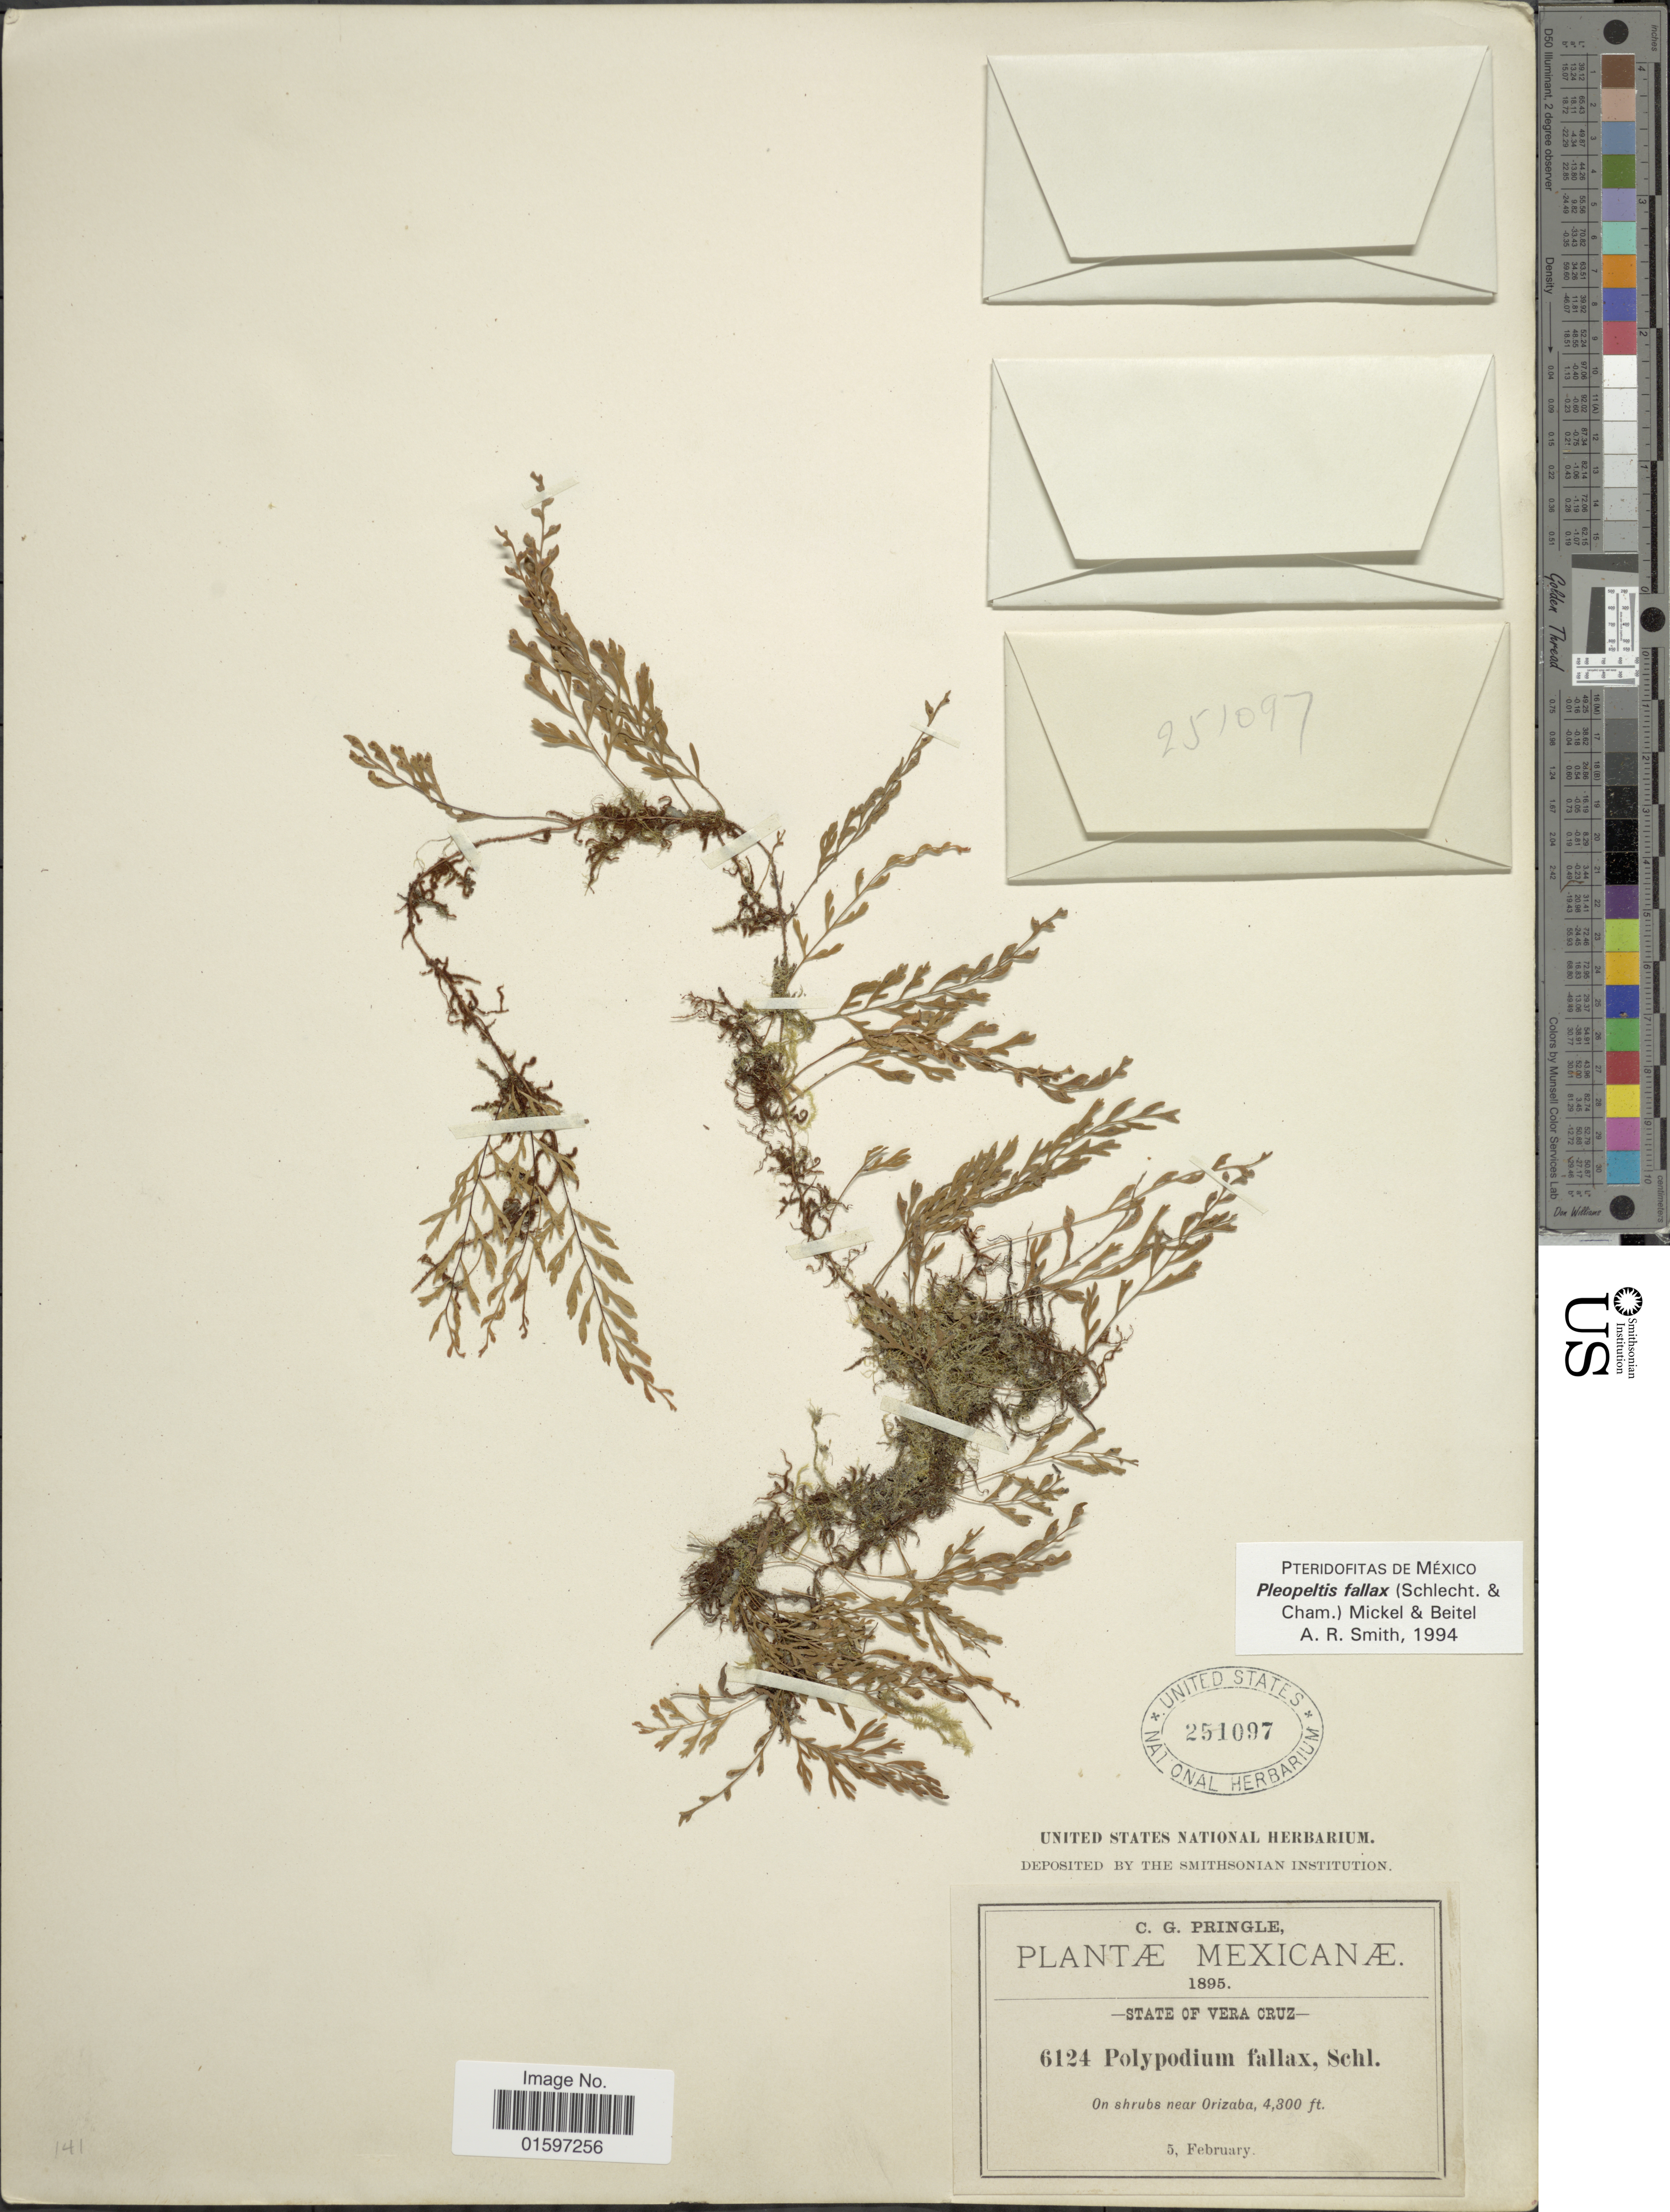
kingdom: Plantae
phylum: Tracheophyta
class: Polypodiopsida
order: Polypodiales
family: Polypodiaceae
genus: Pleopeltis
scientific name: Pleopeltis fallax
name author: (Schltdl. & Cham.) Mickel & Beitel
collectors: C. G. Pringle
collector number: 6124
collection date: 1895-02-05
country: Mexico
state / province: Veracruz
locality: State of Vera Cruz, on shrubs near Orizaba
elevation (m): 1311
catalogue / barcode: US 251097